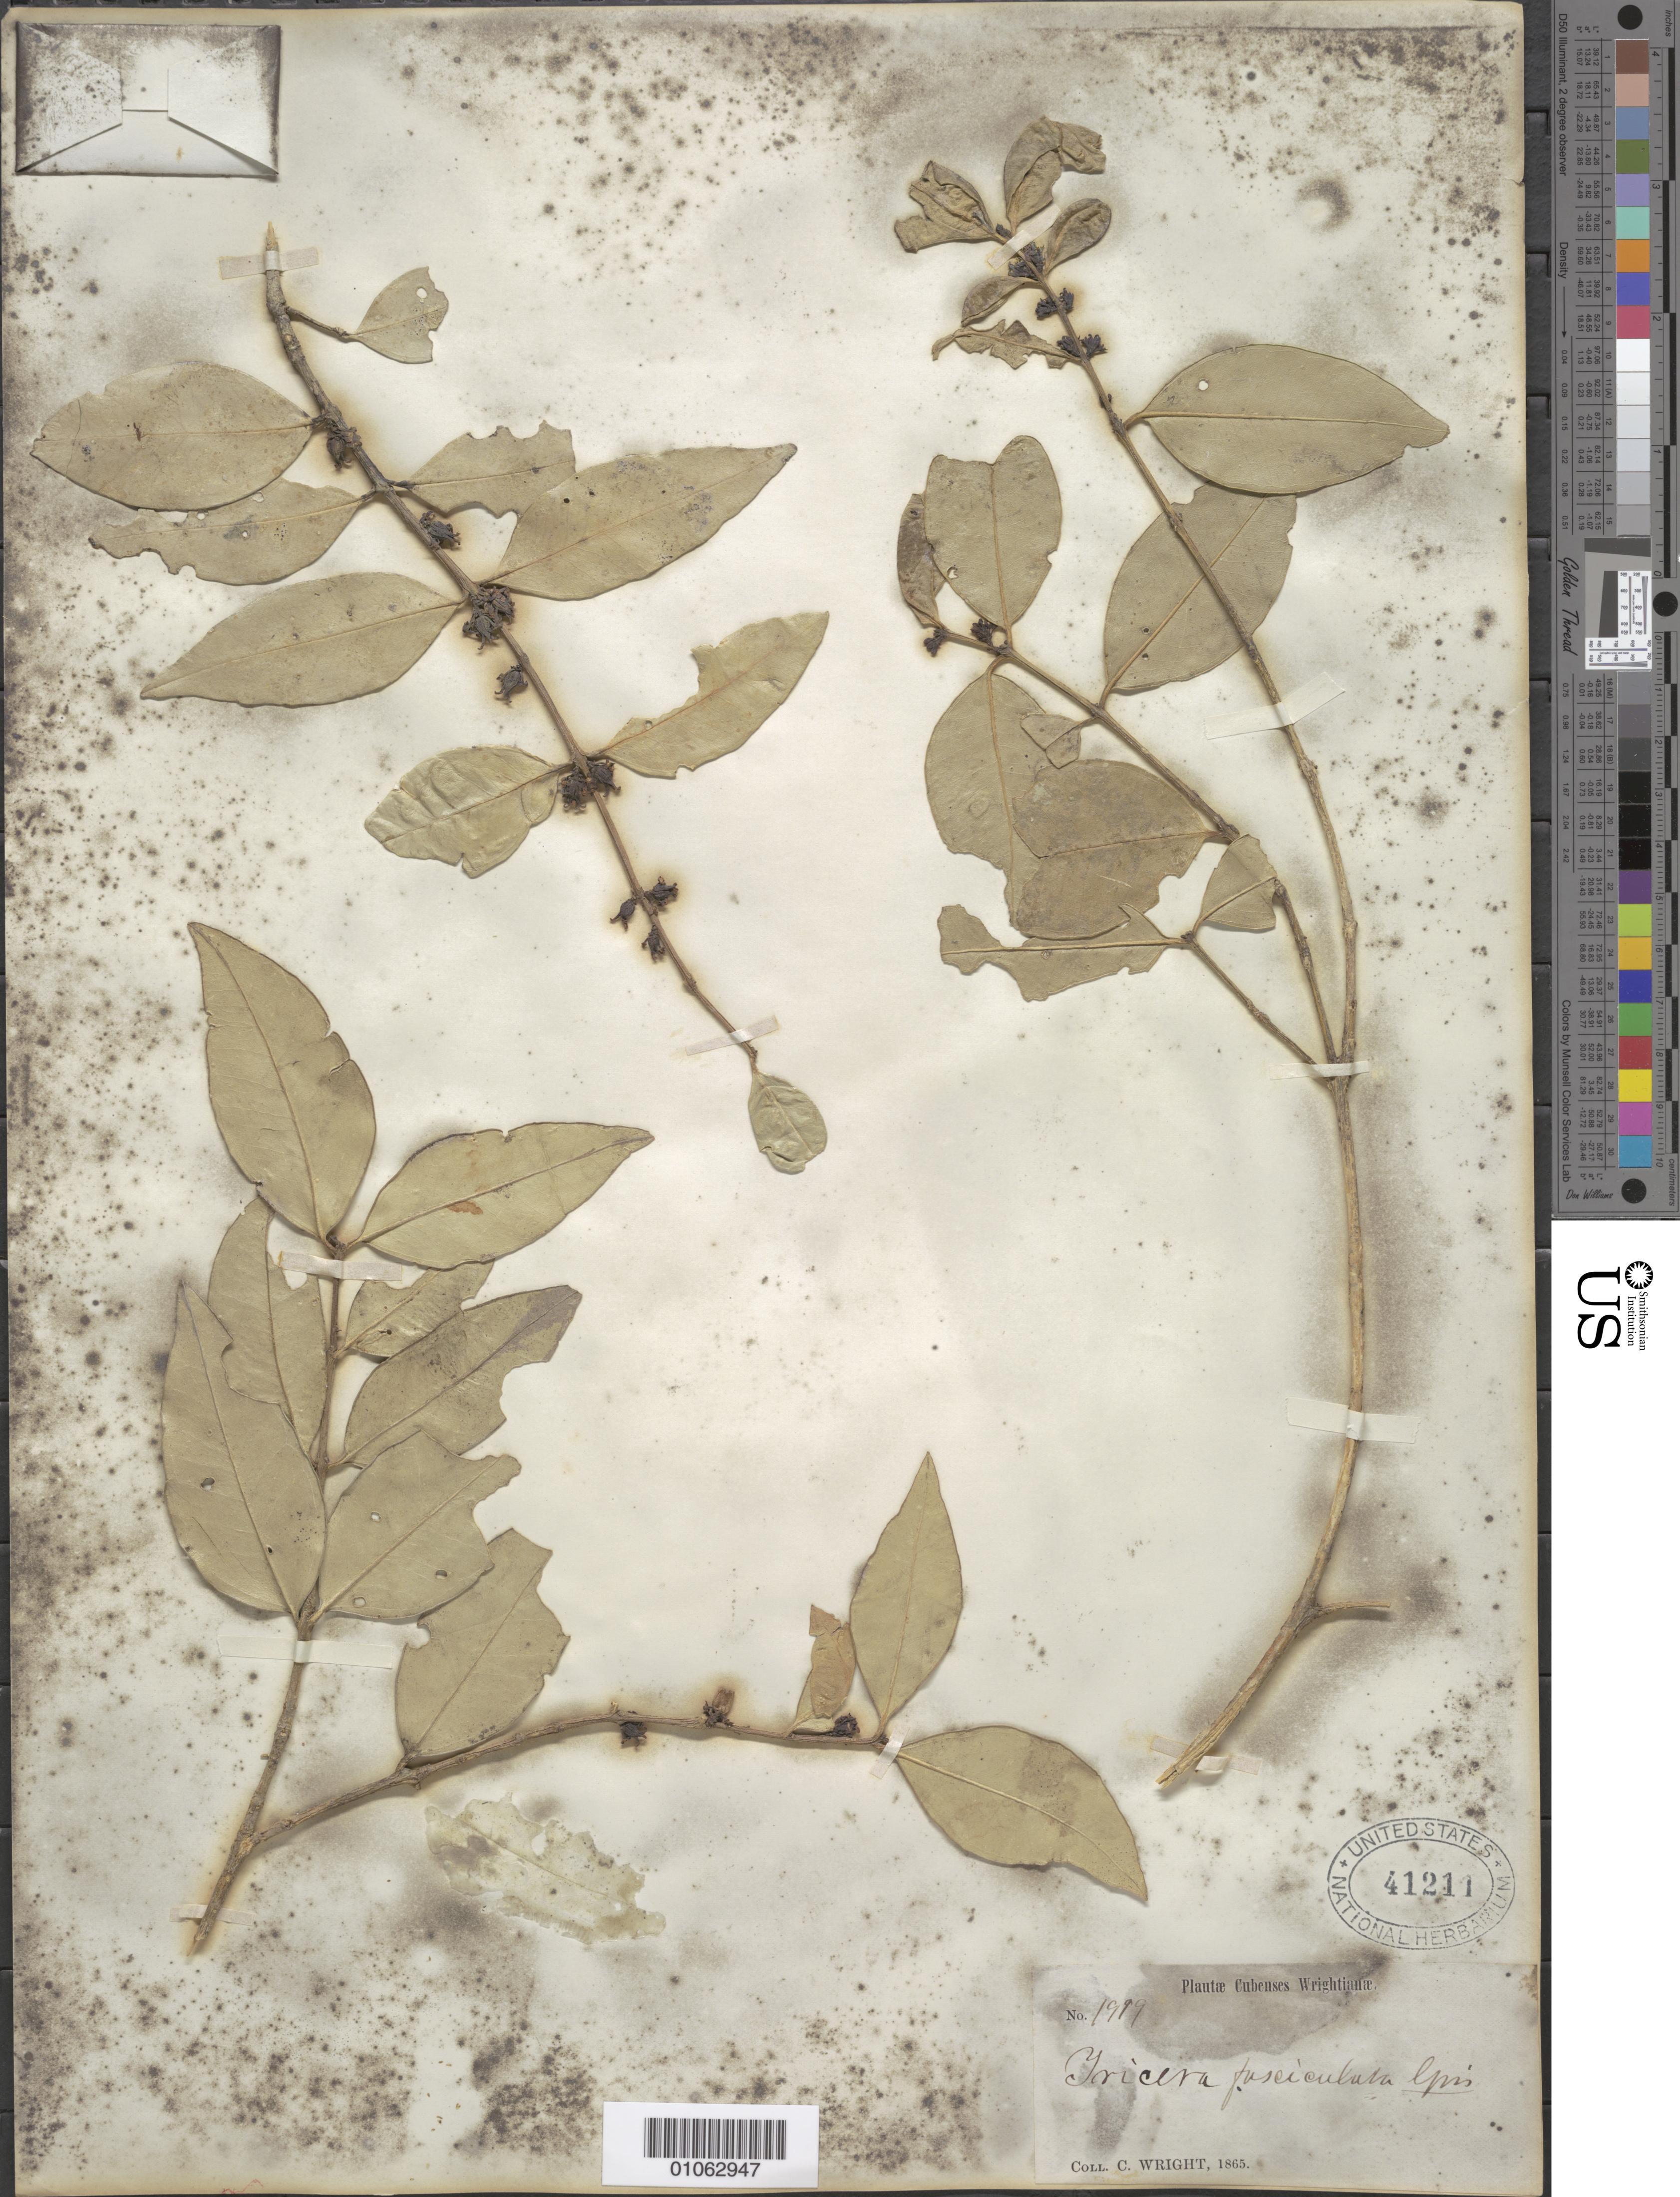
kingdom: Plantae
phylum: Tracheophyta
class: Magnoliopsida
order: Buxales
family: Buxaceae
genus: Buxus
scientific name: Buxus laevigata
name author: (Sw.) Spreng.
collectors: C. Wright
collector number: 1999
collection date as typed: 01 Jan 1865 to 31 Dec 1865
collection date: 1865-01-01/1865-12-31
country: Cuba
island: Cuba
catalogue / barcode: US 41211